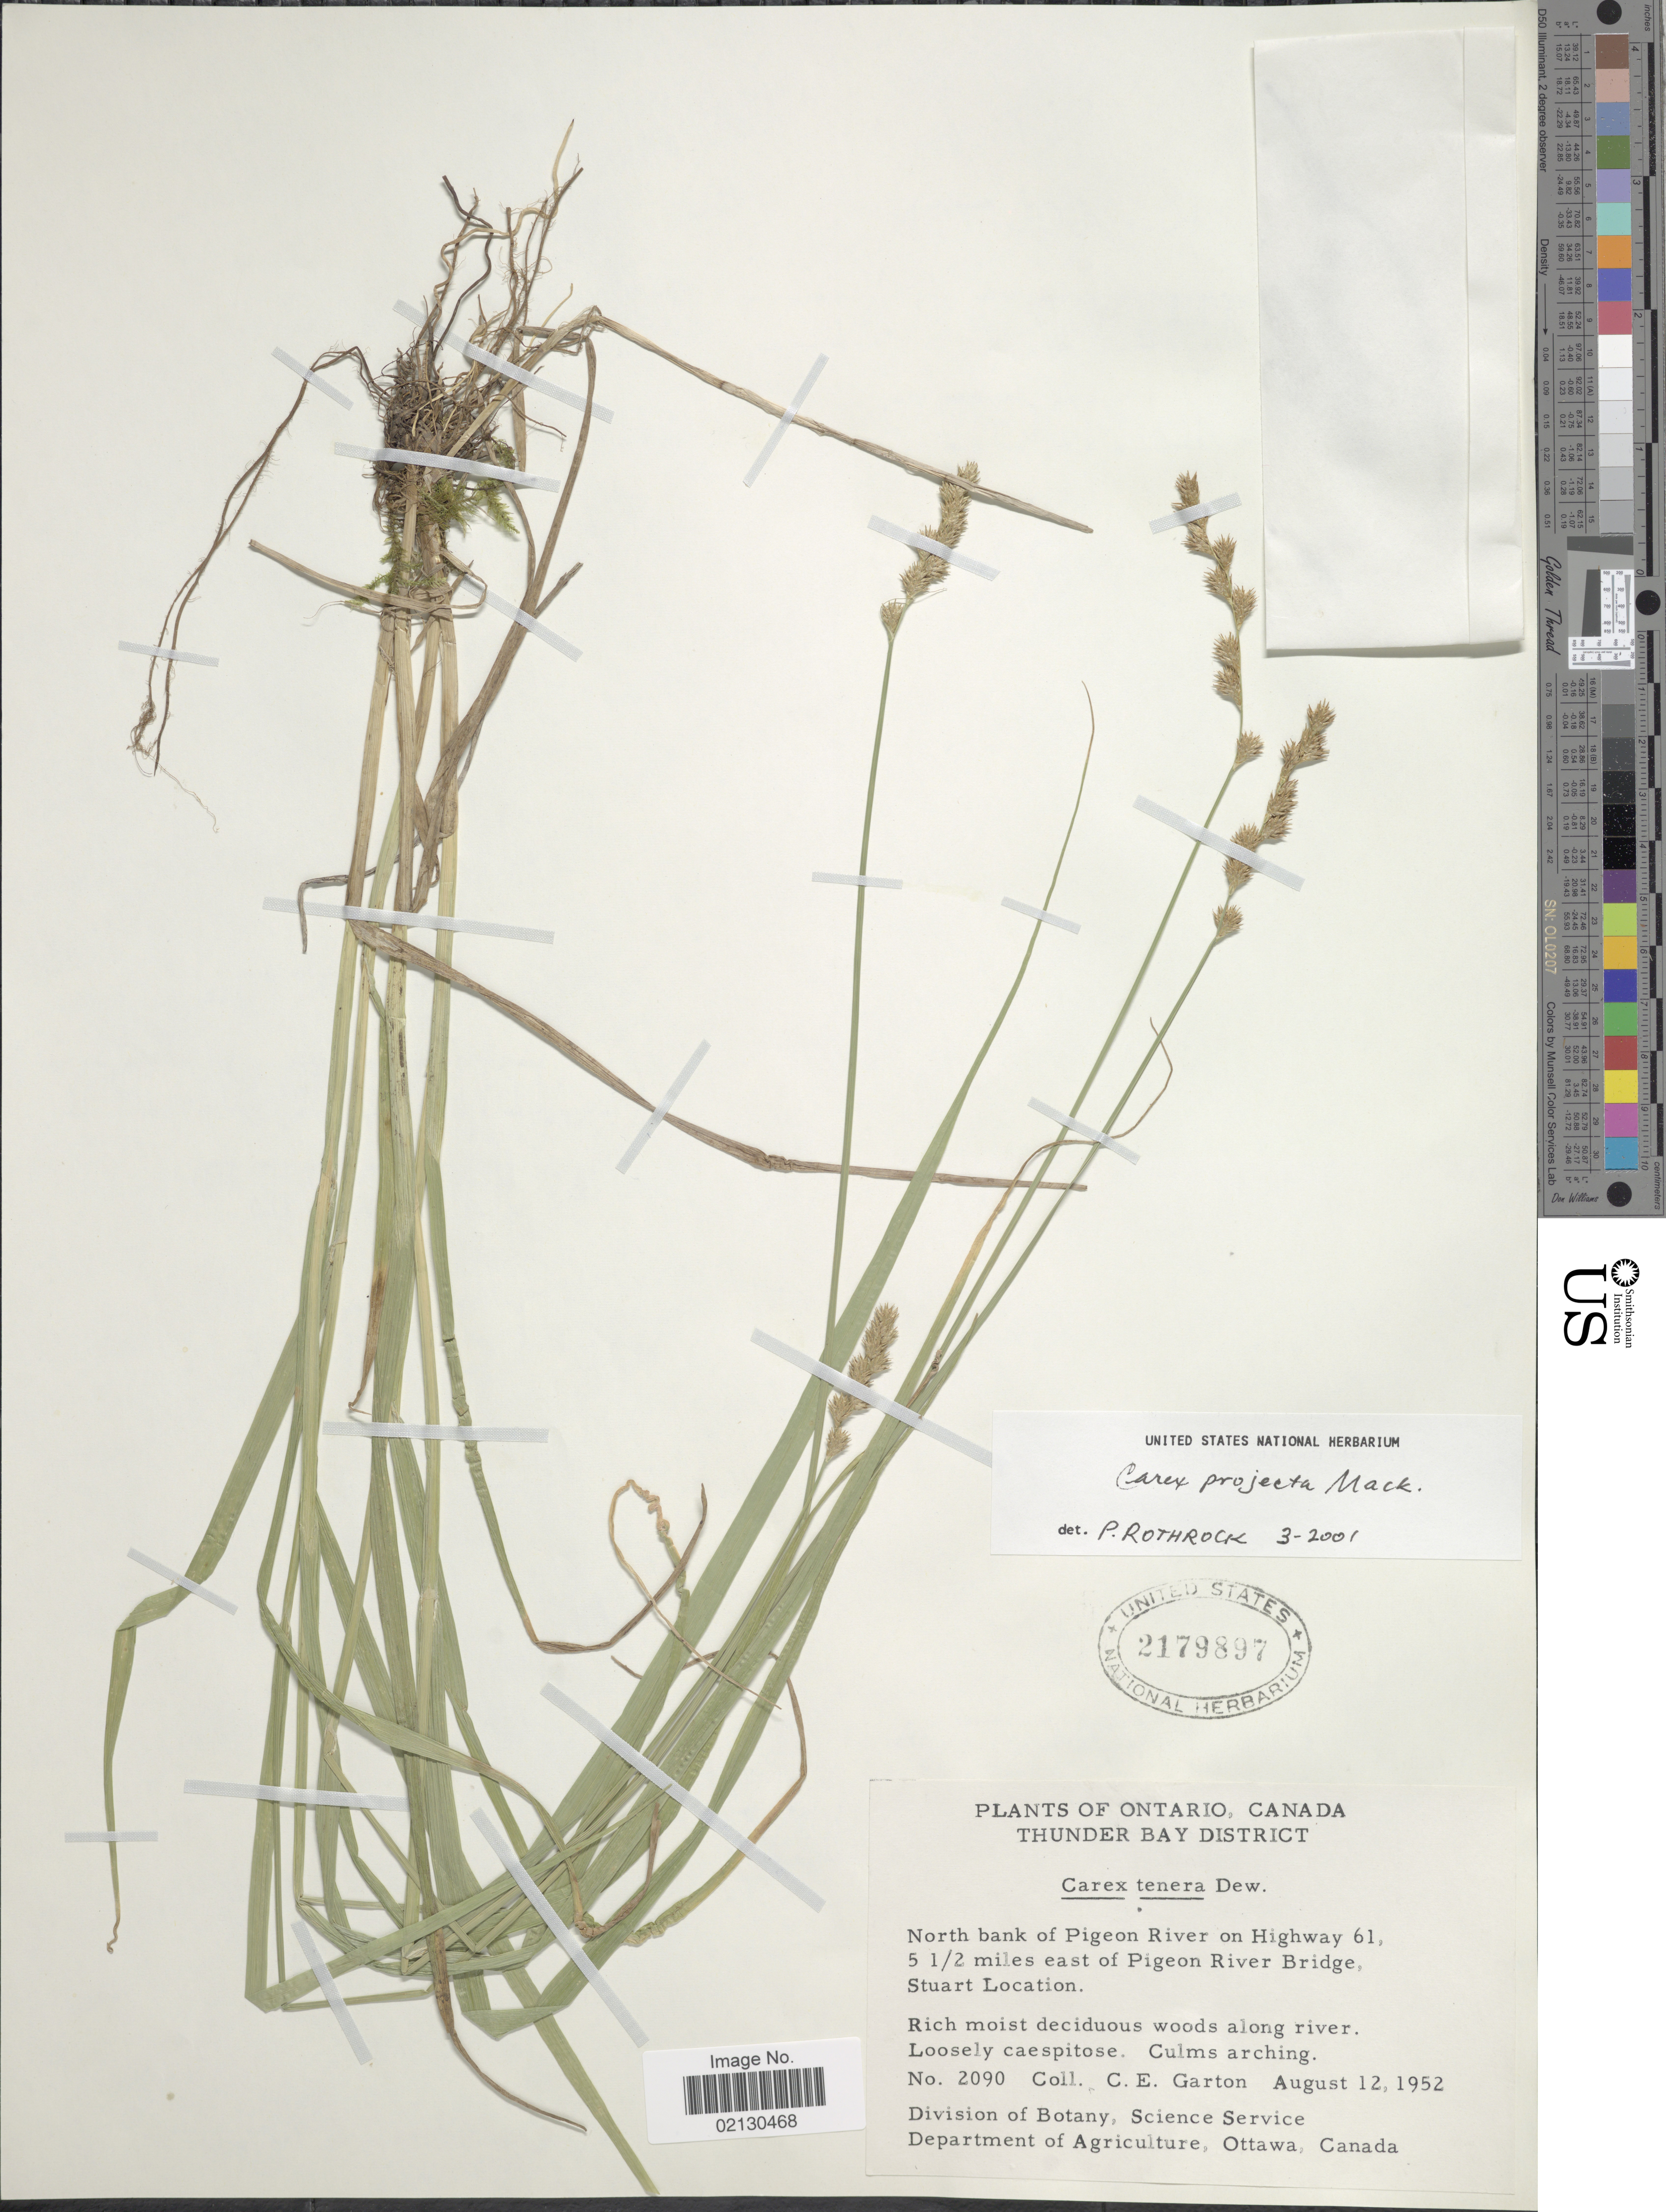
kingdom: Plantae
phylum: Tracheophyta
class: Liliopsida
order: Poales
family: Cyperaceae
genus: Carex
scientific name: Carex projecta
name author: Mack.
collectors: C. E. Garton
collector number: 2090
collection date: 1952-08-12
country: Canada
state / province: Ontario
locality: Thunder Bay District. North bank of Pigeon River on Highway 61, 5 1/2 miles east of Pigeon River Bridge, Stuart Location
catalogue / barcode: US 2179897